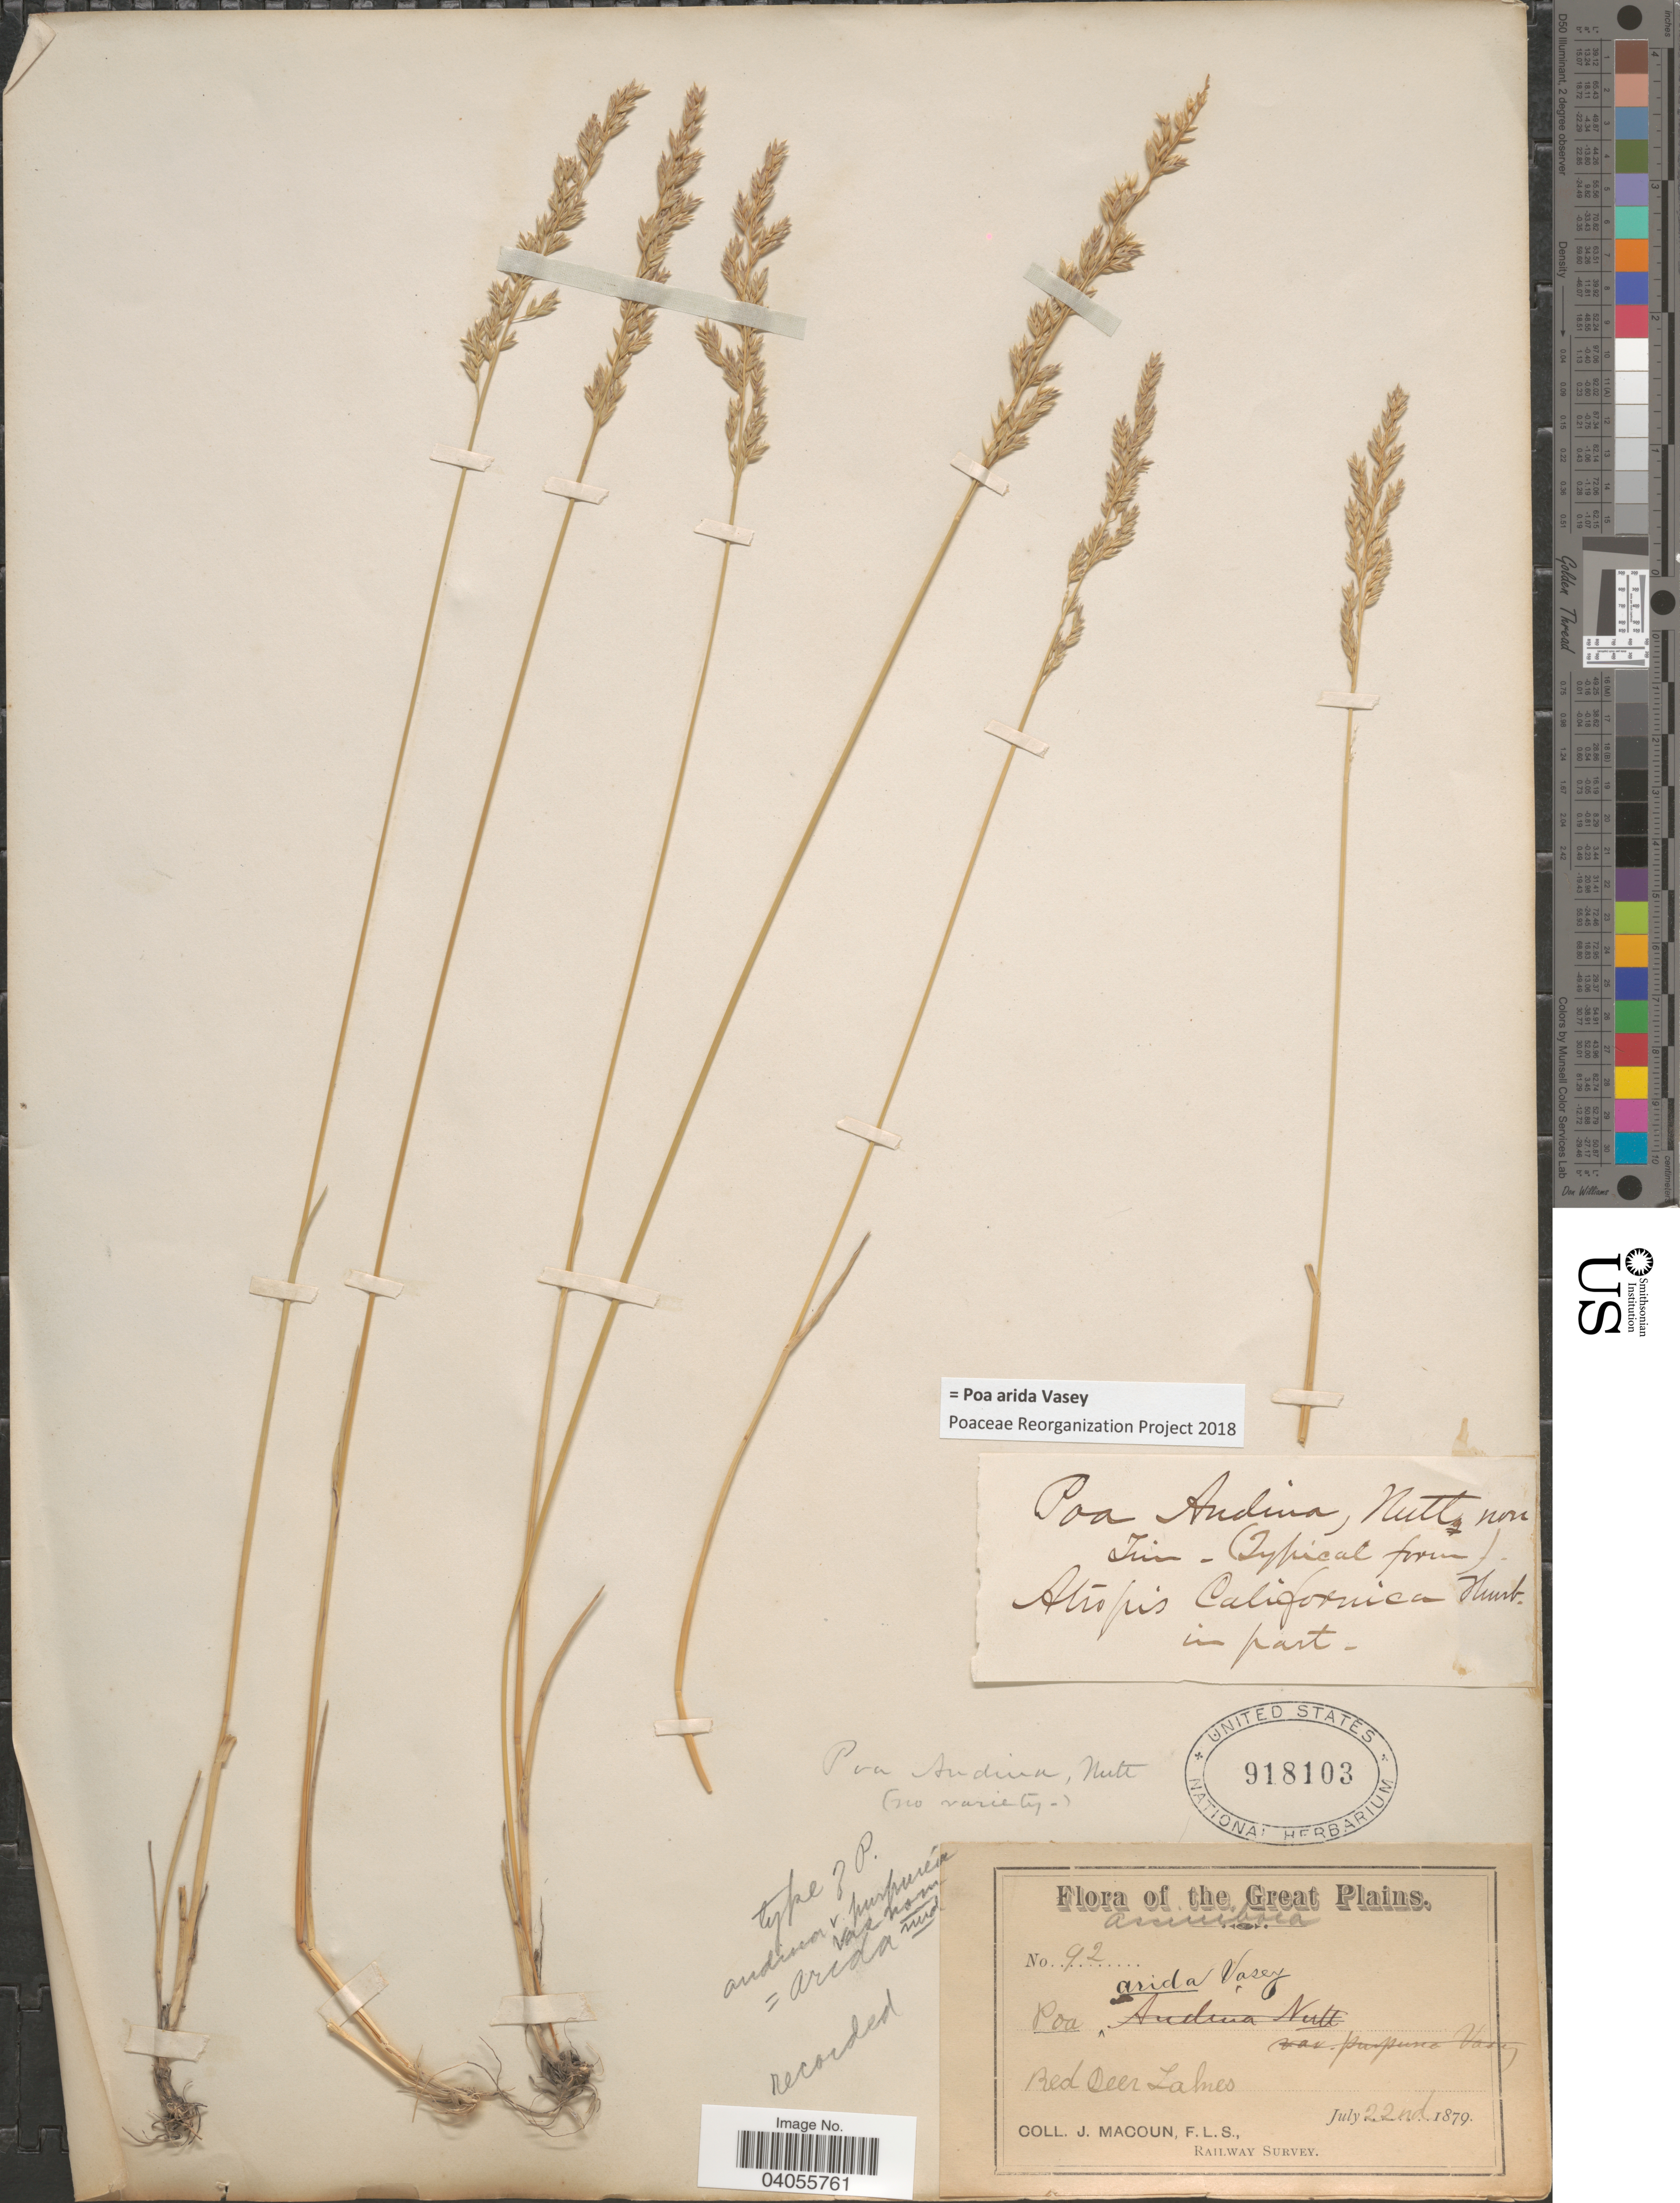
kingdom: Plantae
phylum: Tracheophyta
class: Liliopsida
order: Poales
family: Poaceae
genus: Poa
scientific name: Poa arida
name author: Vasey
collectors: J. Macoun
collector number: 92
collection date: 1879-07-22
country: Canada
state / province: Alberta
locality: Great Plains. Red Deer Lakes.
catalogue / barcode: US 918103